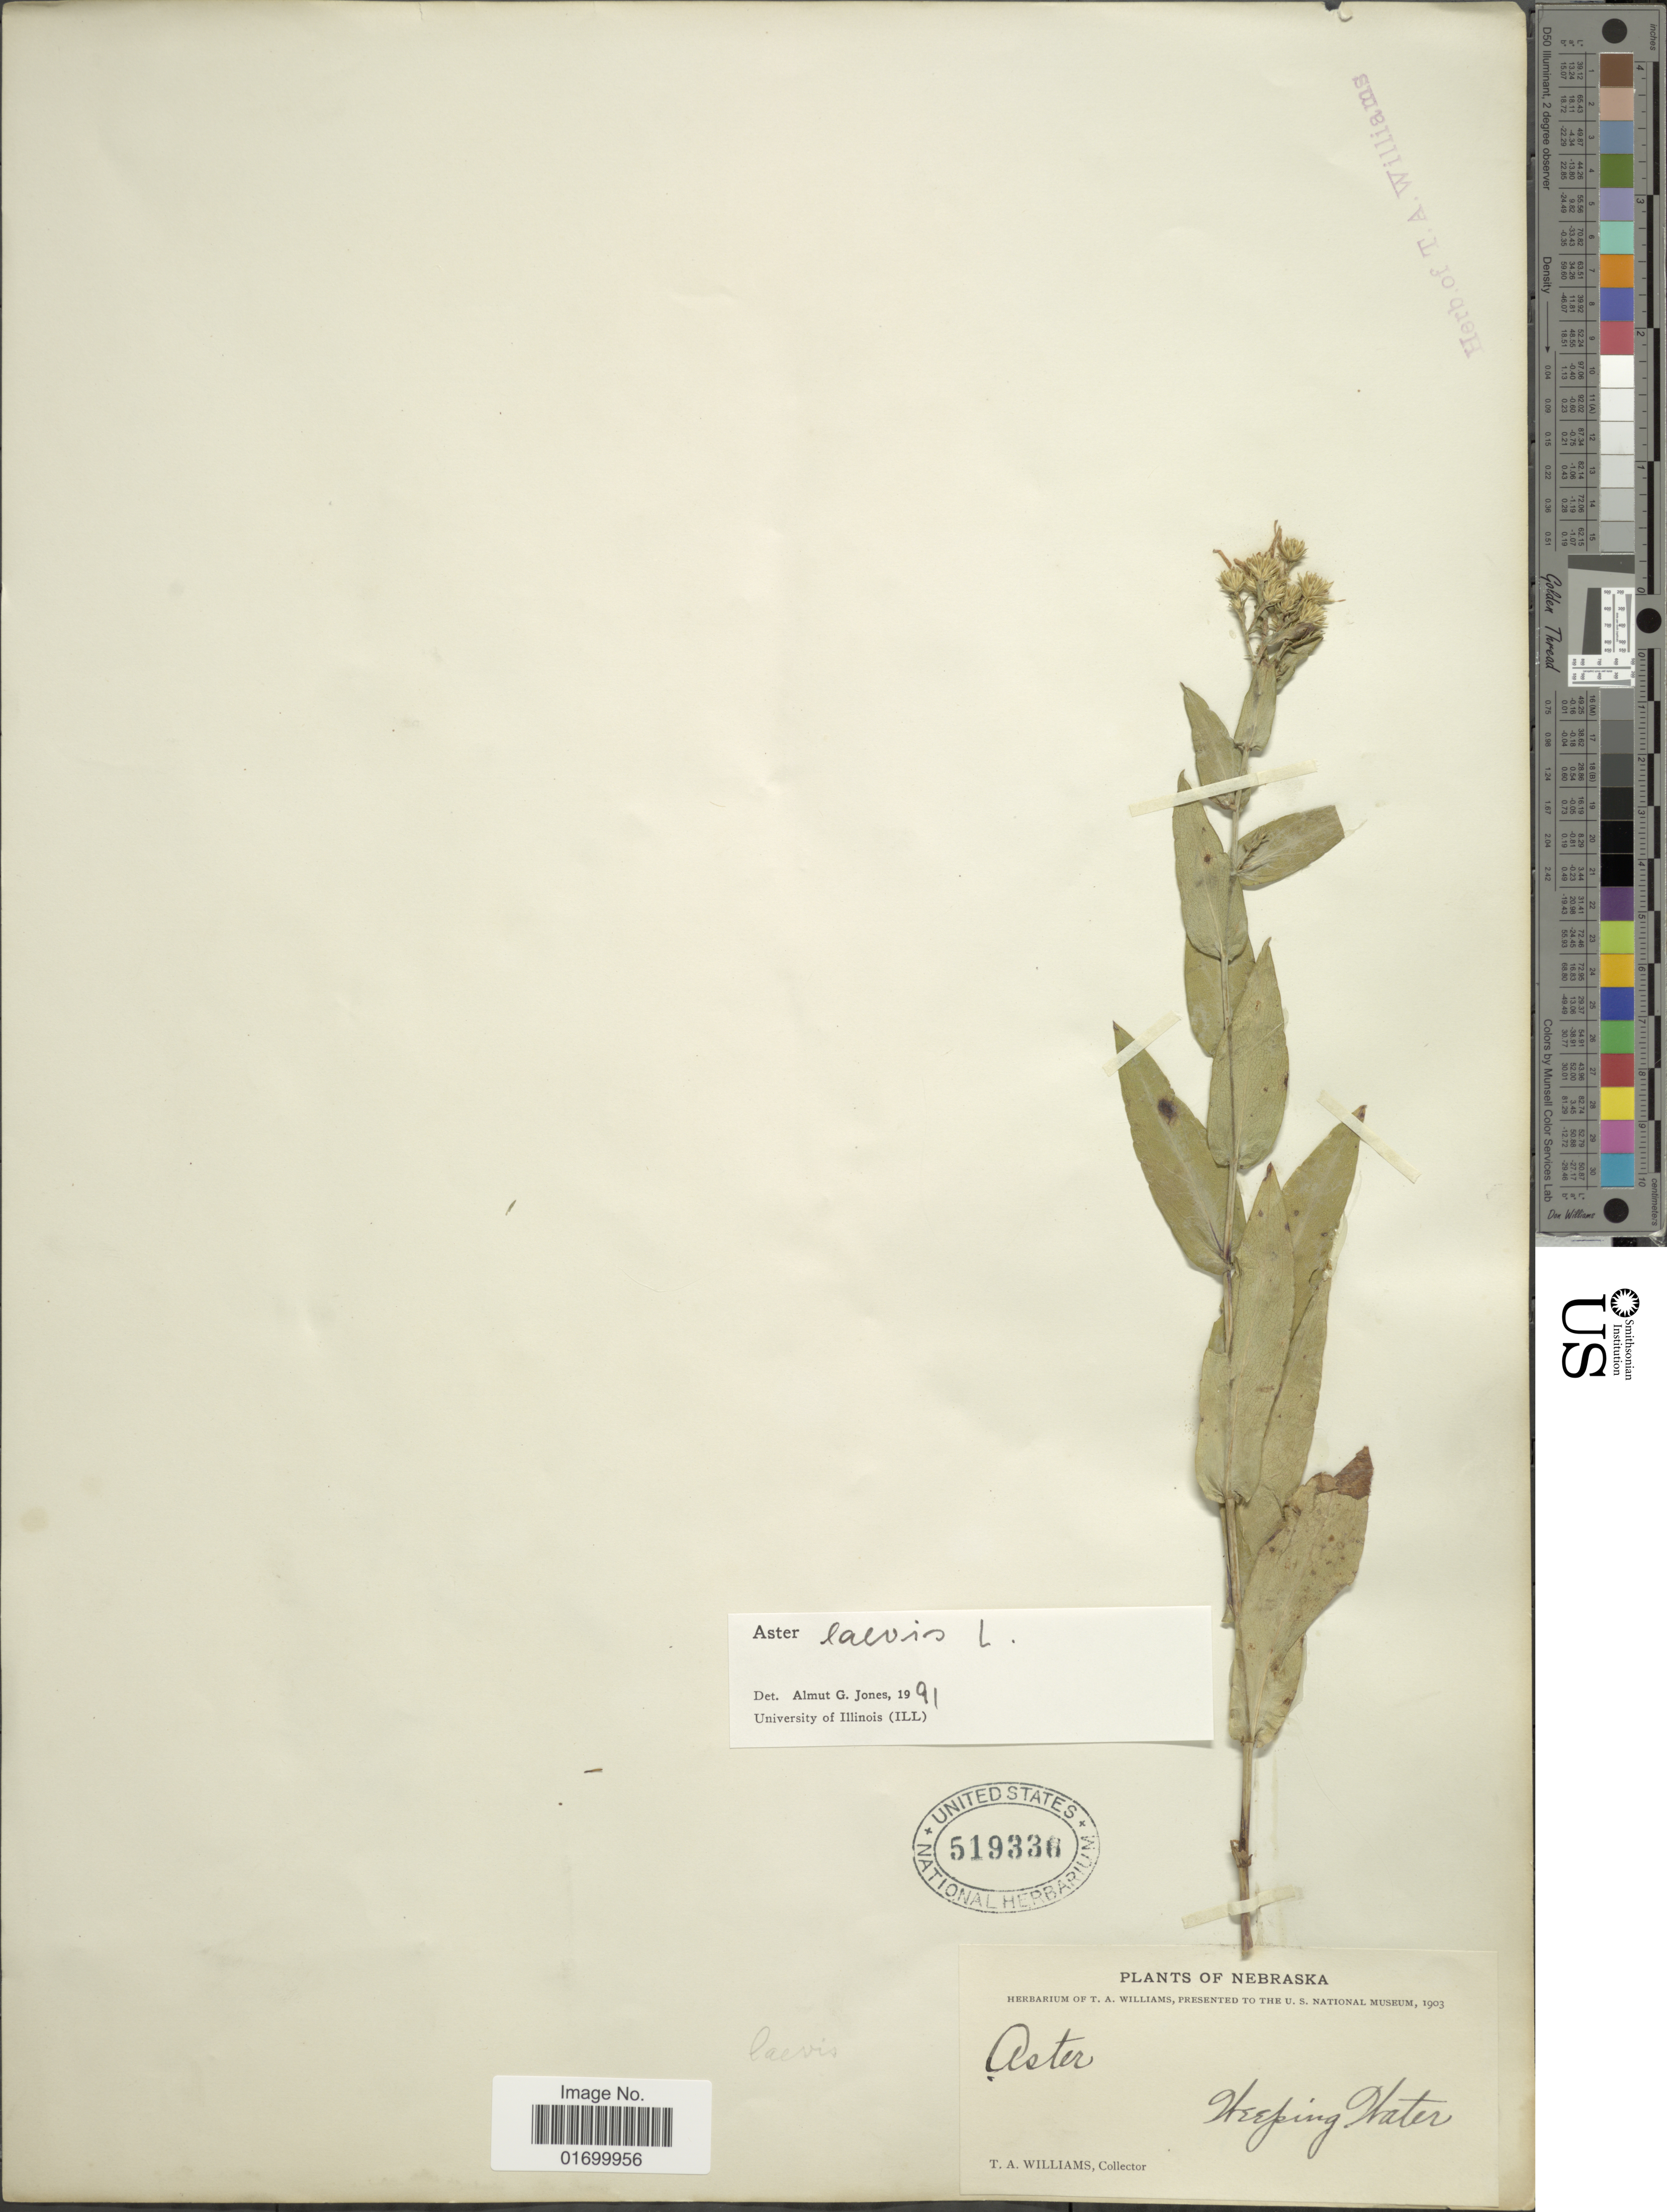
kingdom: Plantae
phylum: Tracheophyta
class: Magnoliopsida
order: Asterales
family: Asteraceae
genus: Symphyotrichum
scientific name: Symphyotrichum laeve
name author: (L.) Á. Löve & D. Löve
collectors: T. A. Williams (herbarium)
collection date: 1903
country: United States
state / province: Nebraska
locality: Weeping Water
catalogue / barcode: US 519336